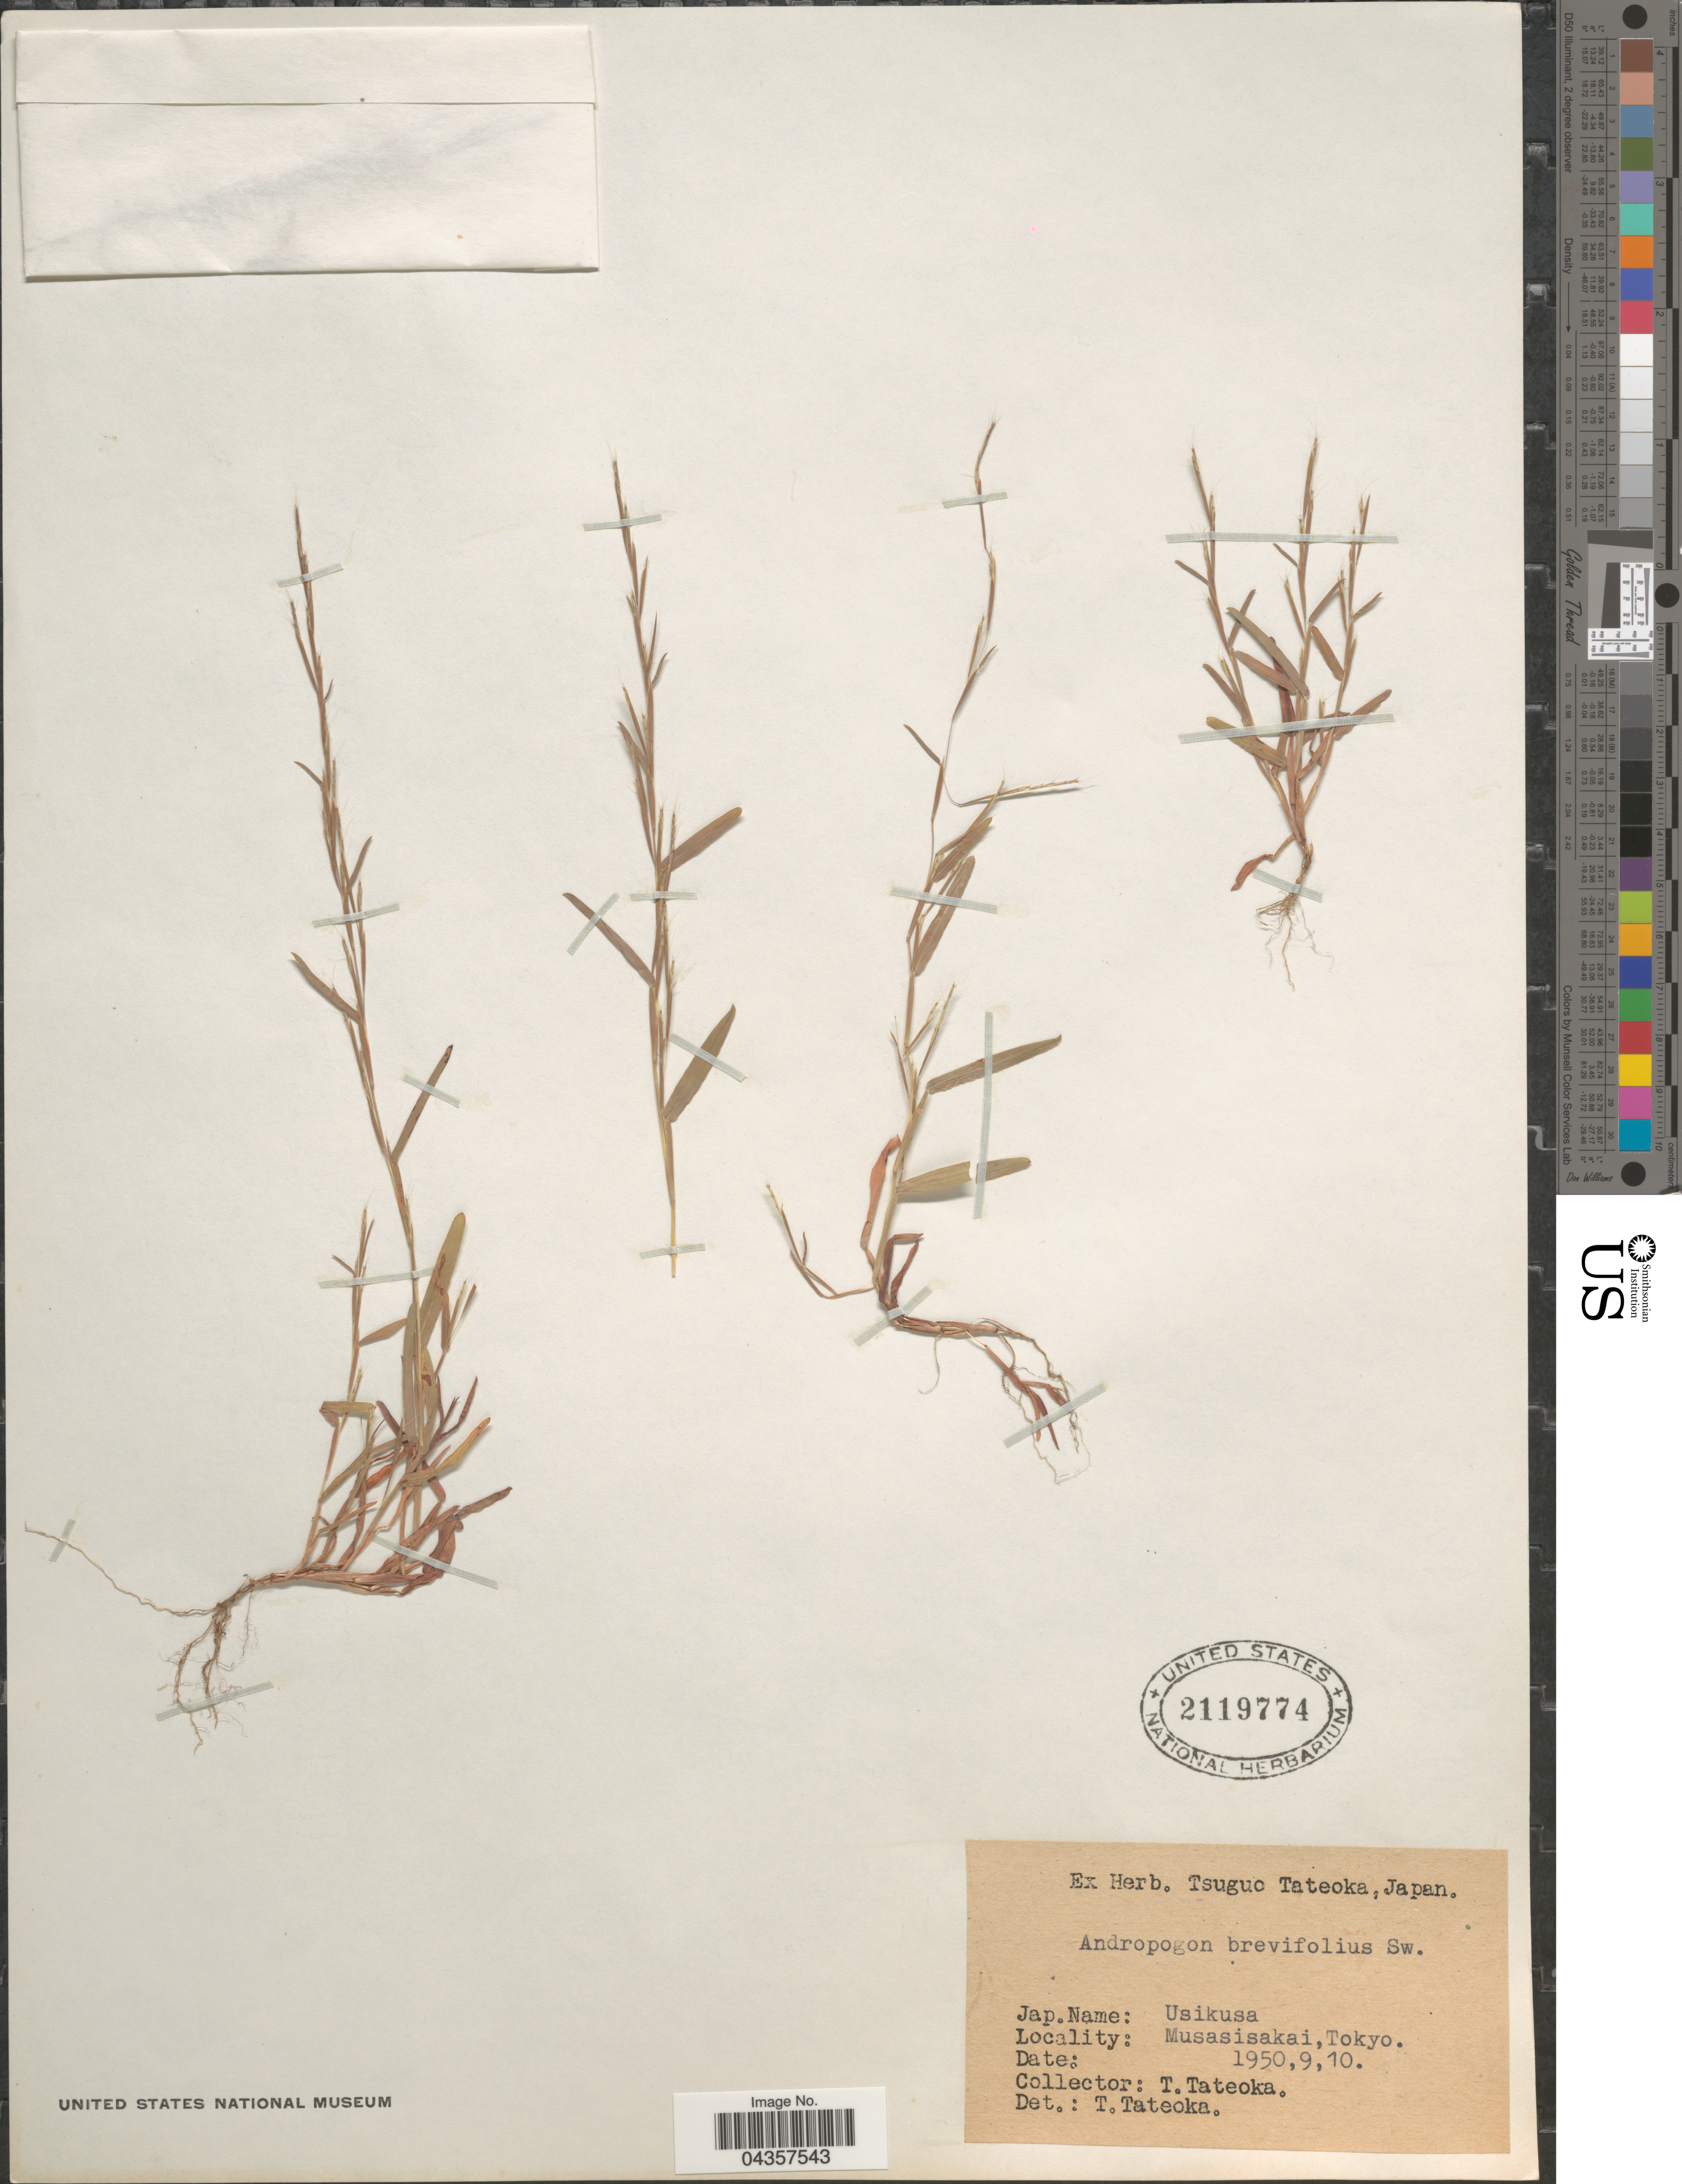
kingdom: Plantae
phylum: Tracheophyta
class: Liliopsida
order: Poales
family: Poaceae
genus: Schizachyrium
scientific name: Schizachyrium sp.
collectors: T. Tateoka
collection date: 1950-09-10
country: Japan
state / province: Tokyo, Federal City of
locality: Musasisakai, Tokyo.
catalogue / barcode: US 2119774